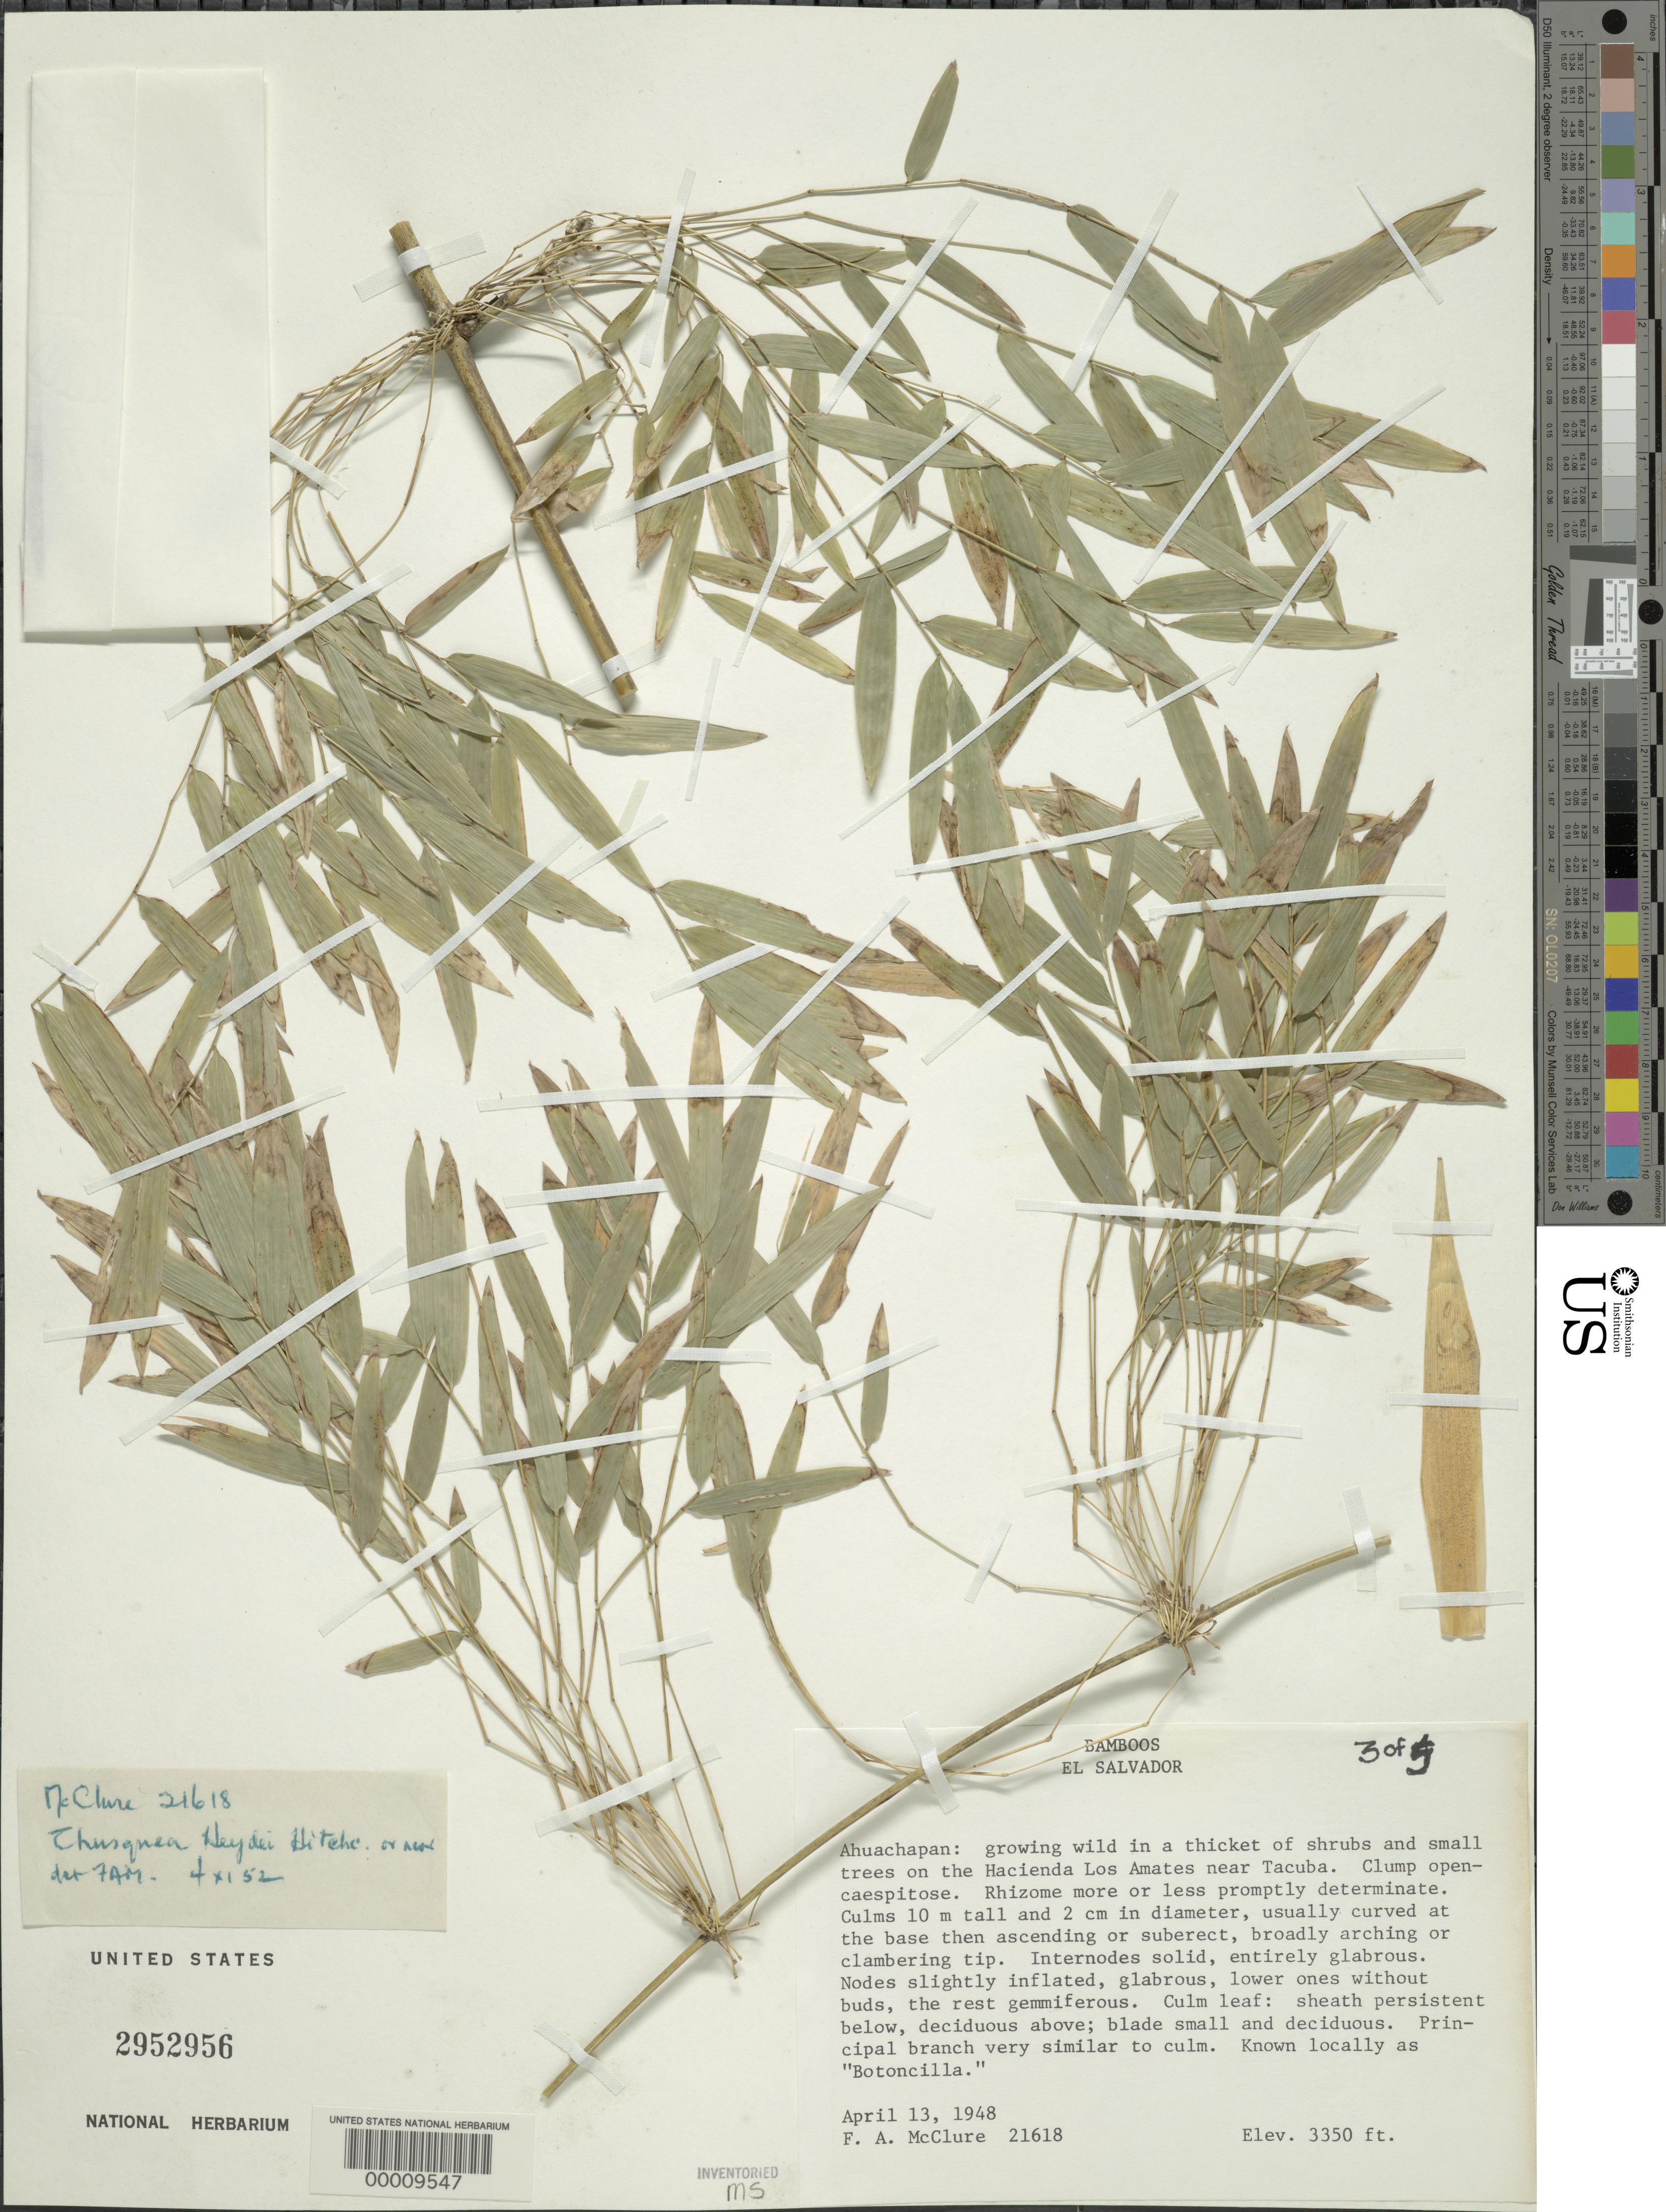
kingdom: Plantae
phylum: Tracheophyta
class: Liliopsida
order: Poales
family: Poaceae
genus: Chusquea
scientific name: Chusquea coronalis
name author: Soderstr. & C. E. Calderón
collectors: F. A. McClure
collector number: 21618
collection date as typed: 13 Apr 1948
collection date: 1948-04-13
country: El Salvador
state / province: Ahuachapán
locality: Haclenda los amates, tacuba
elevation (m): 1021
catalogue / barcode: US 2952956